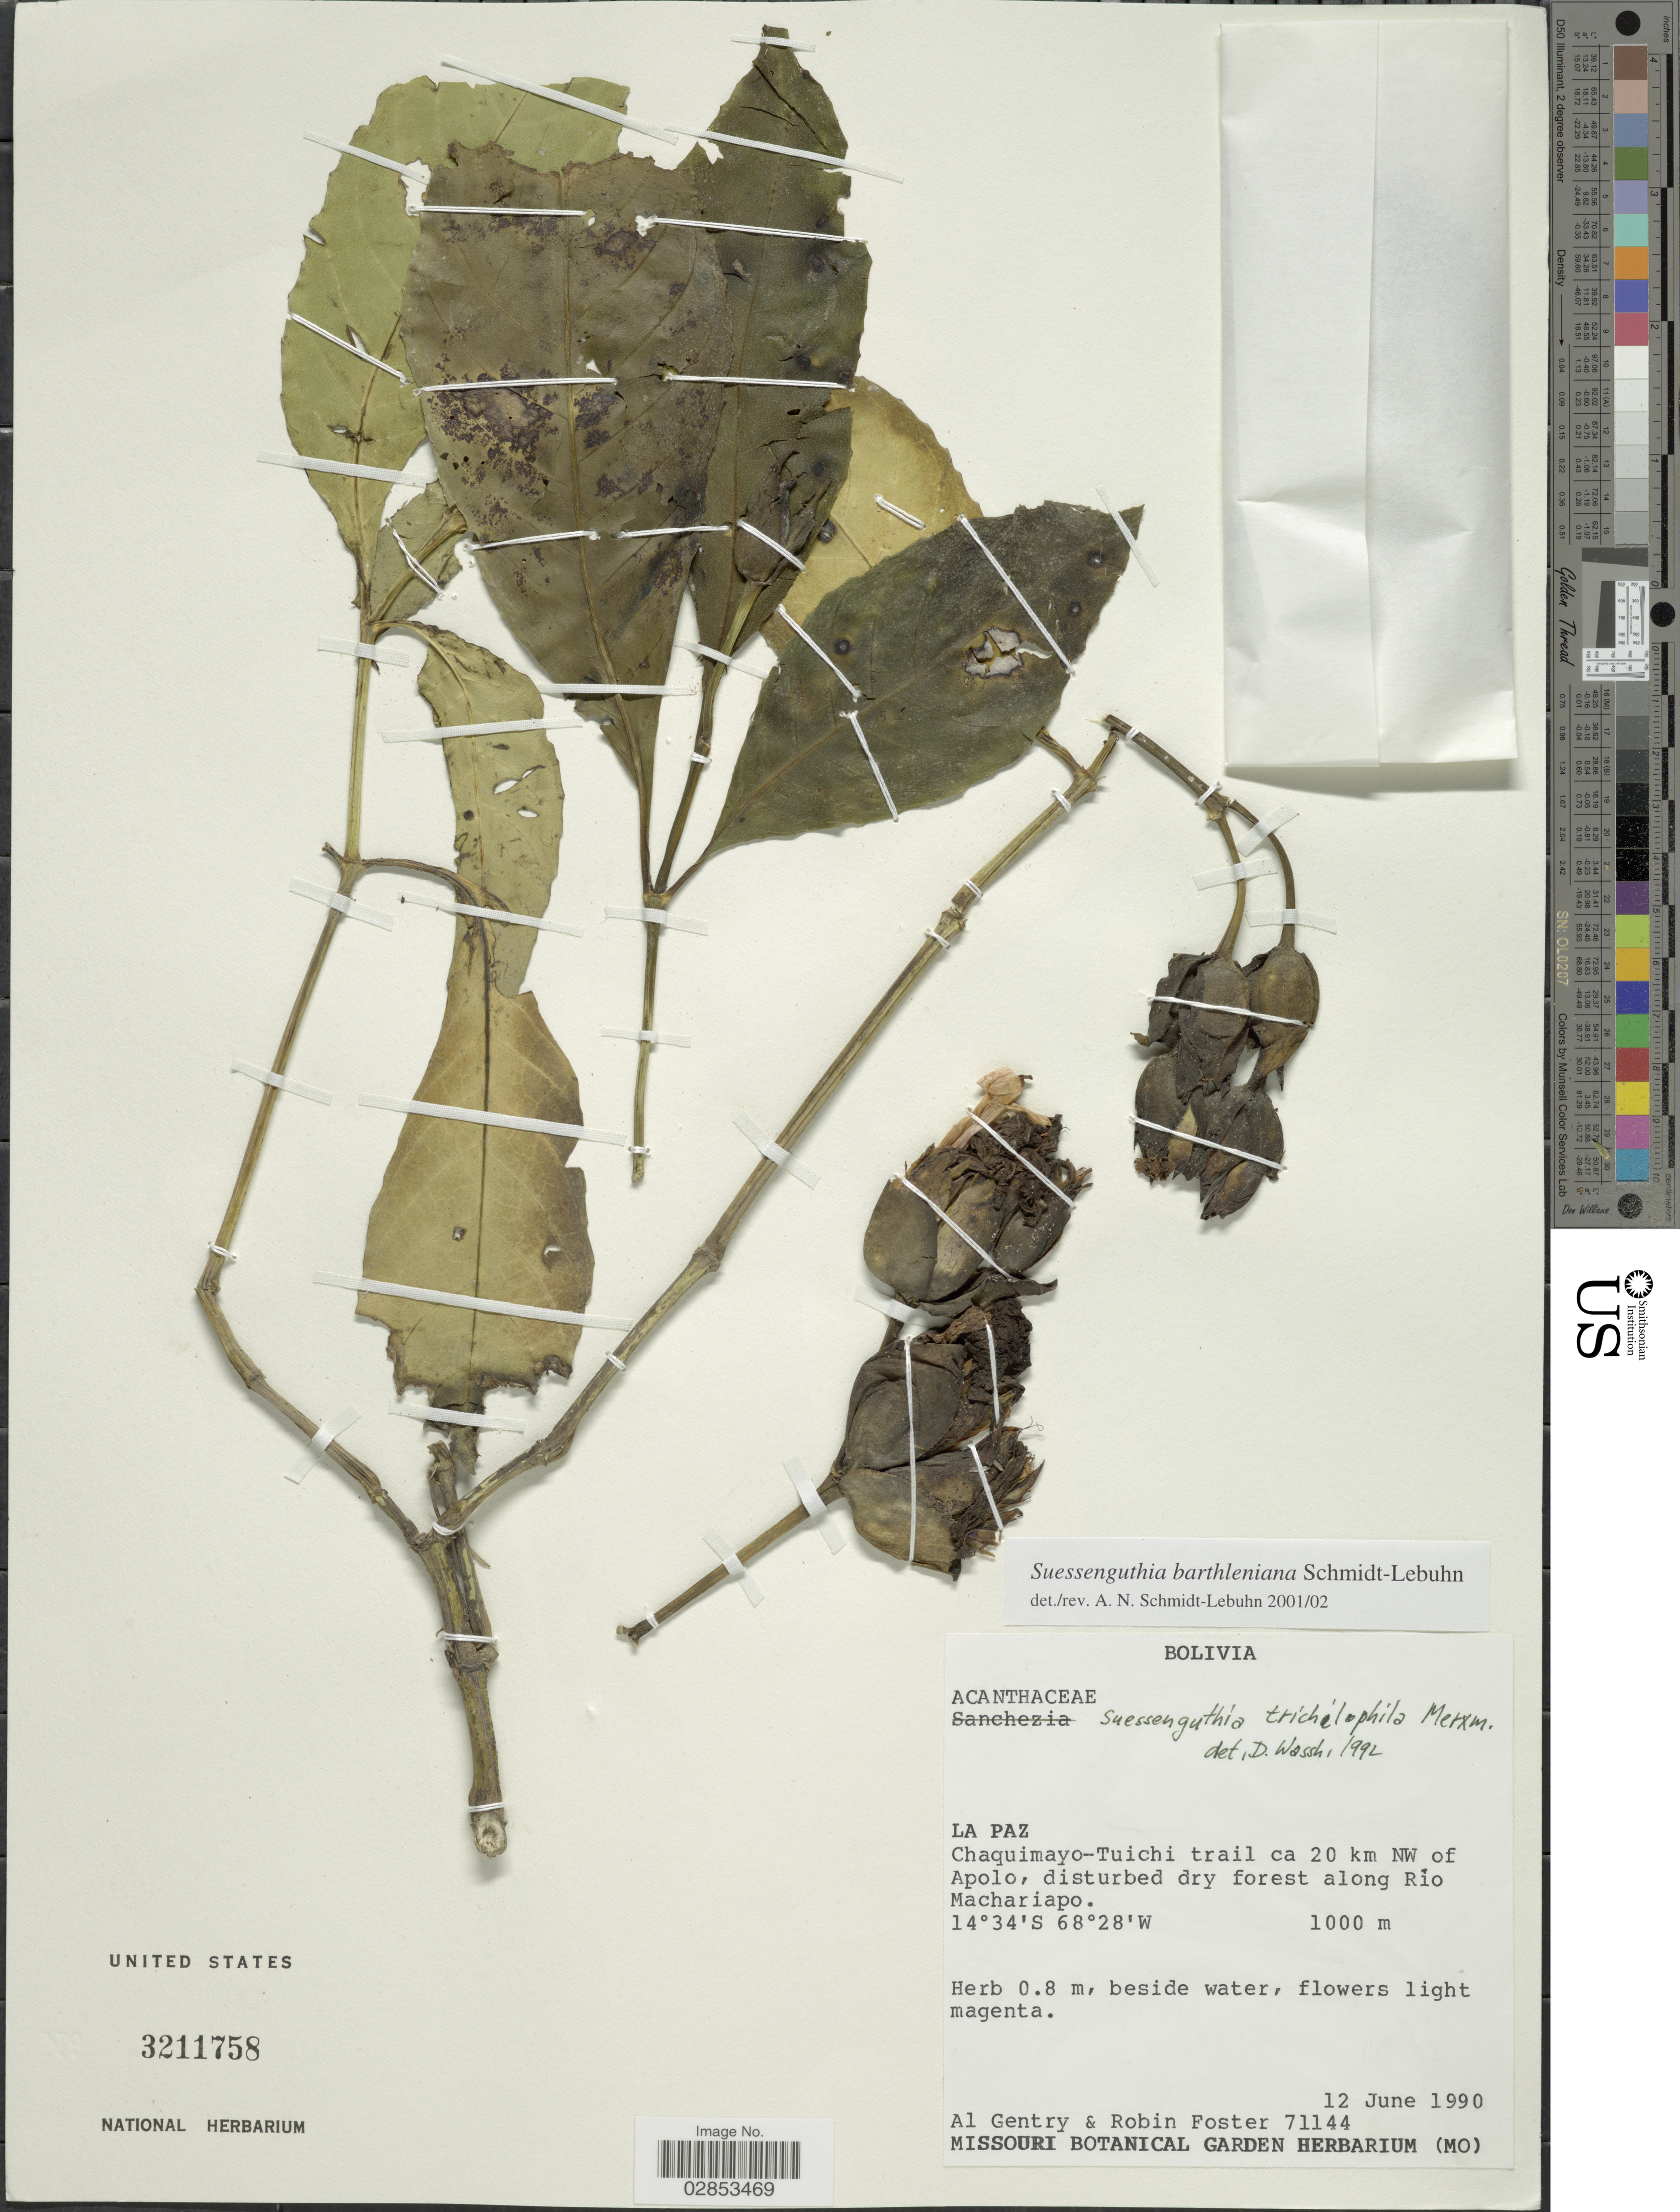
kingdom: Plantae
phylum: Tracheophyta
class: Magnoliopsida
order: Lamiales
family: Acanthaceae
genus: Suessenguthia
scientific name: Suessenguthia barthleniana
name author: Schmidt-Leb.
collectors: A. H. Gentry & R. B. Foster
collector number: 71144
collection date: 1990-06-12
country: Bolivia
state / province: La Paz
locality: Chaquimayo-Tuichi trail ca 20 km NW of Apolo, disturbed dry forest along Rio Machariapo.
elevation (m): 1000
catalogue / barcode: US 3211758